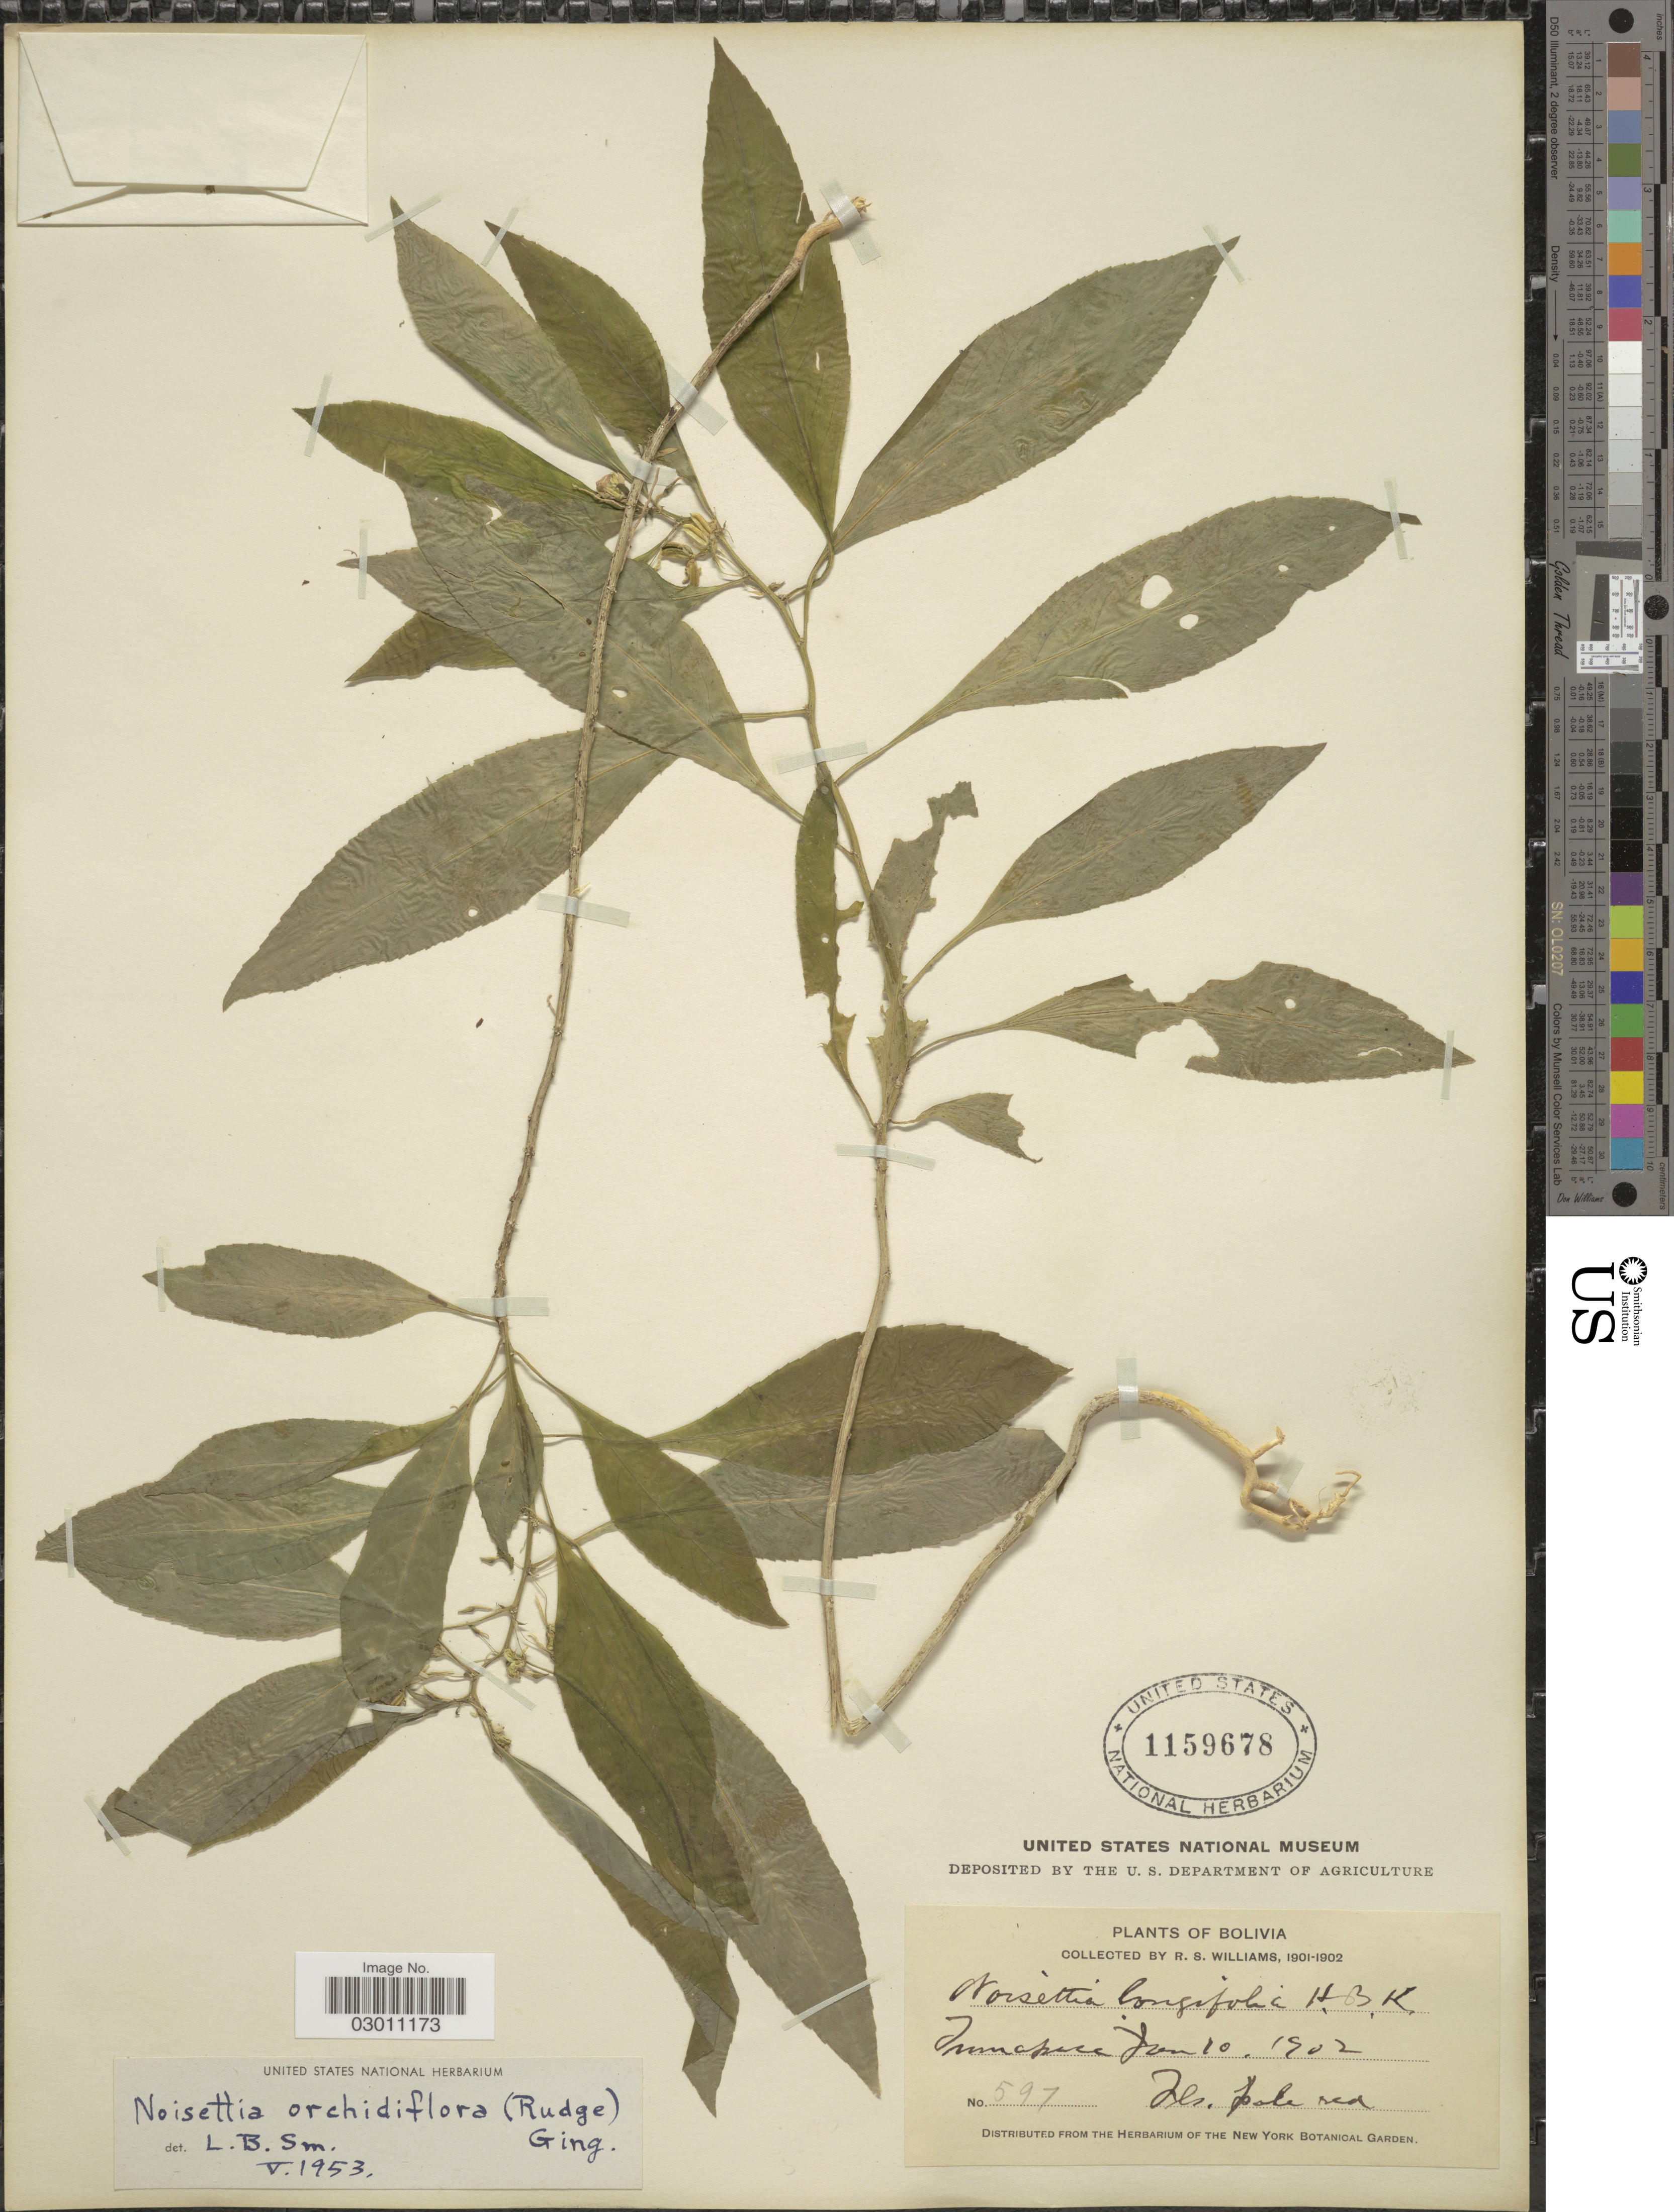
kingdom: Plantae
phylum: Tracheophyta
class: Magnoliopsida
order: Malpighiales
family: Violaceae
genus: Noisettia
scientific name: Noisettia orchidiflora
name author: (Rudge) Ging.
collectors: R. S. Williams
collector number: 597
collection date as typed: Jan. 10, 1902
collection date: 1902-01-10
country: Bolivia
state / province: La Paz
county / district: Iturralde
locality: Tumupasa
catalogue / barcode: US 1159678